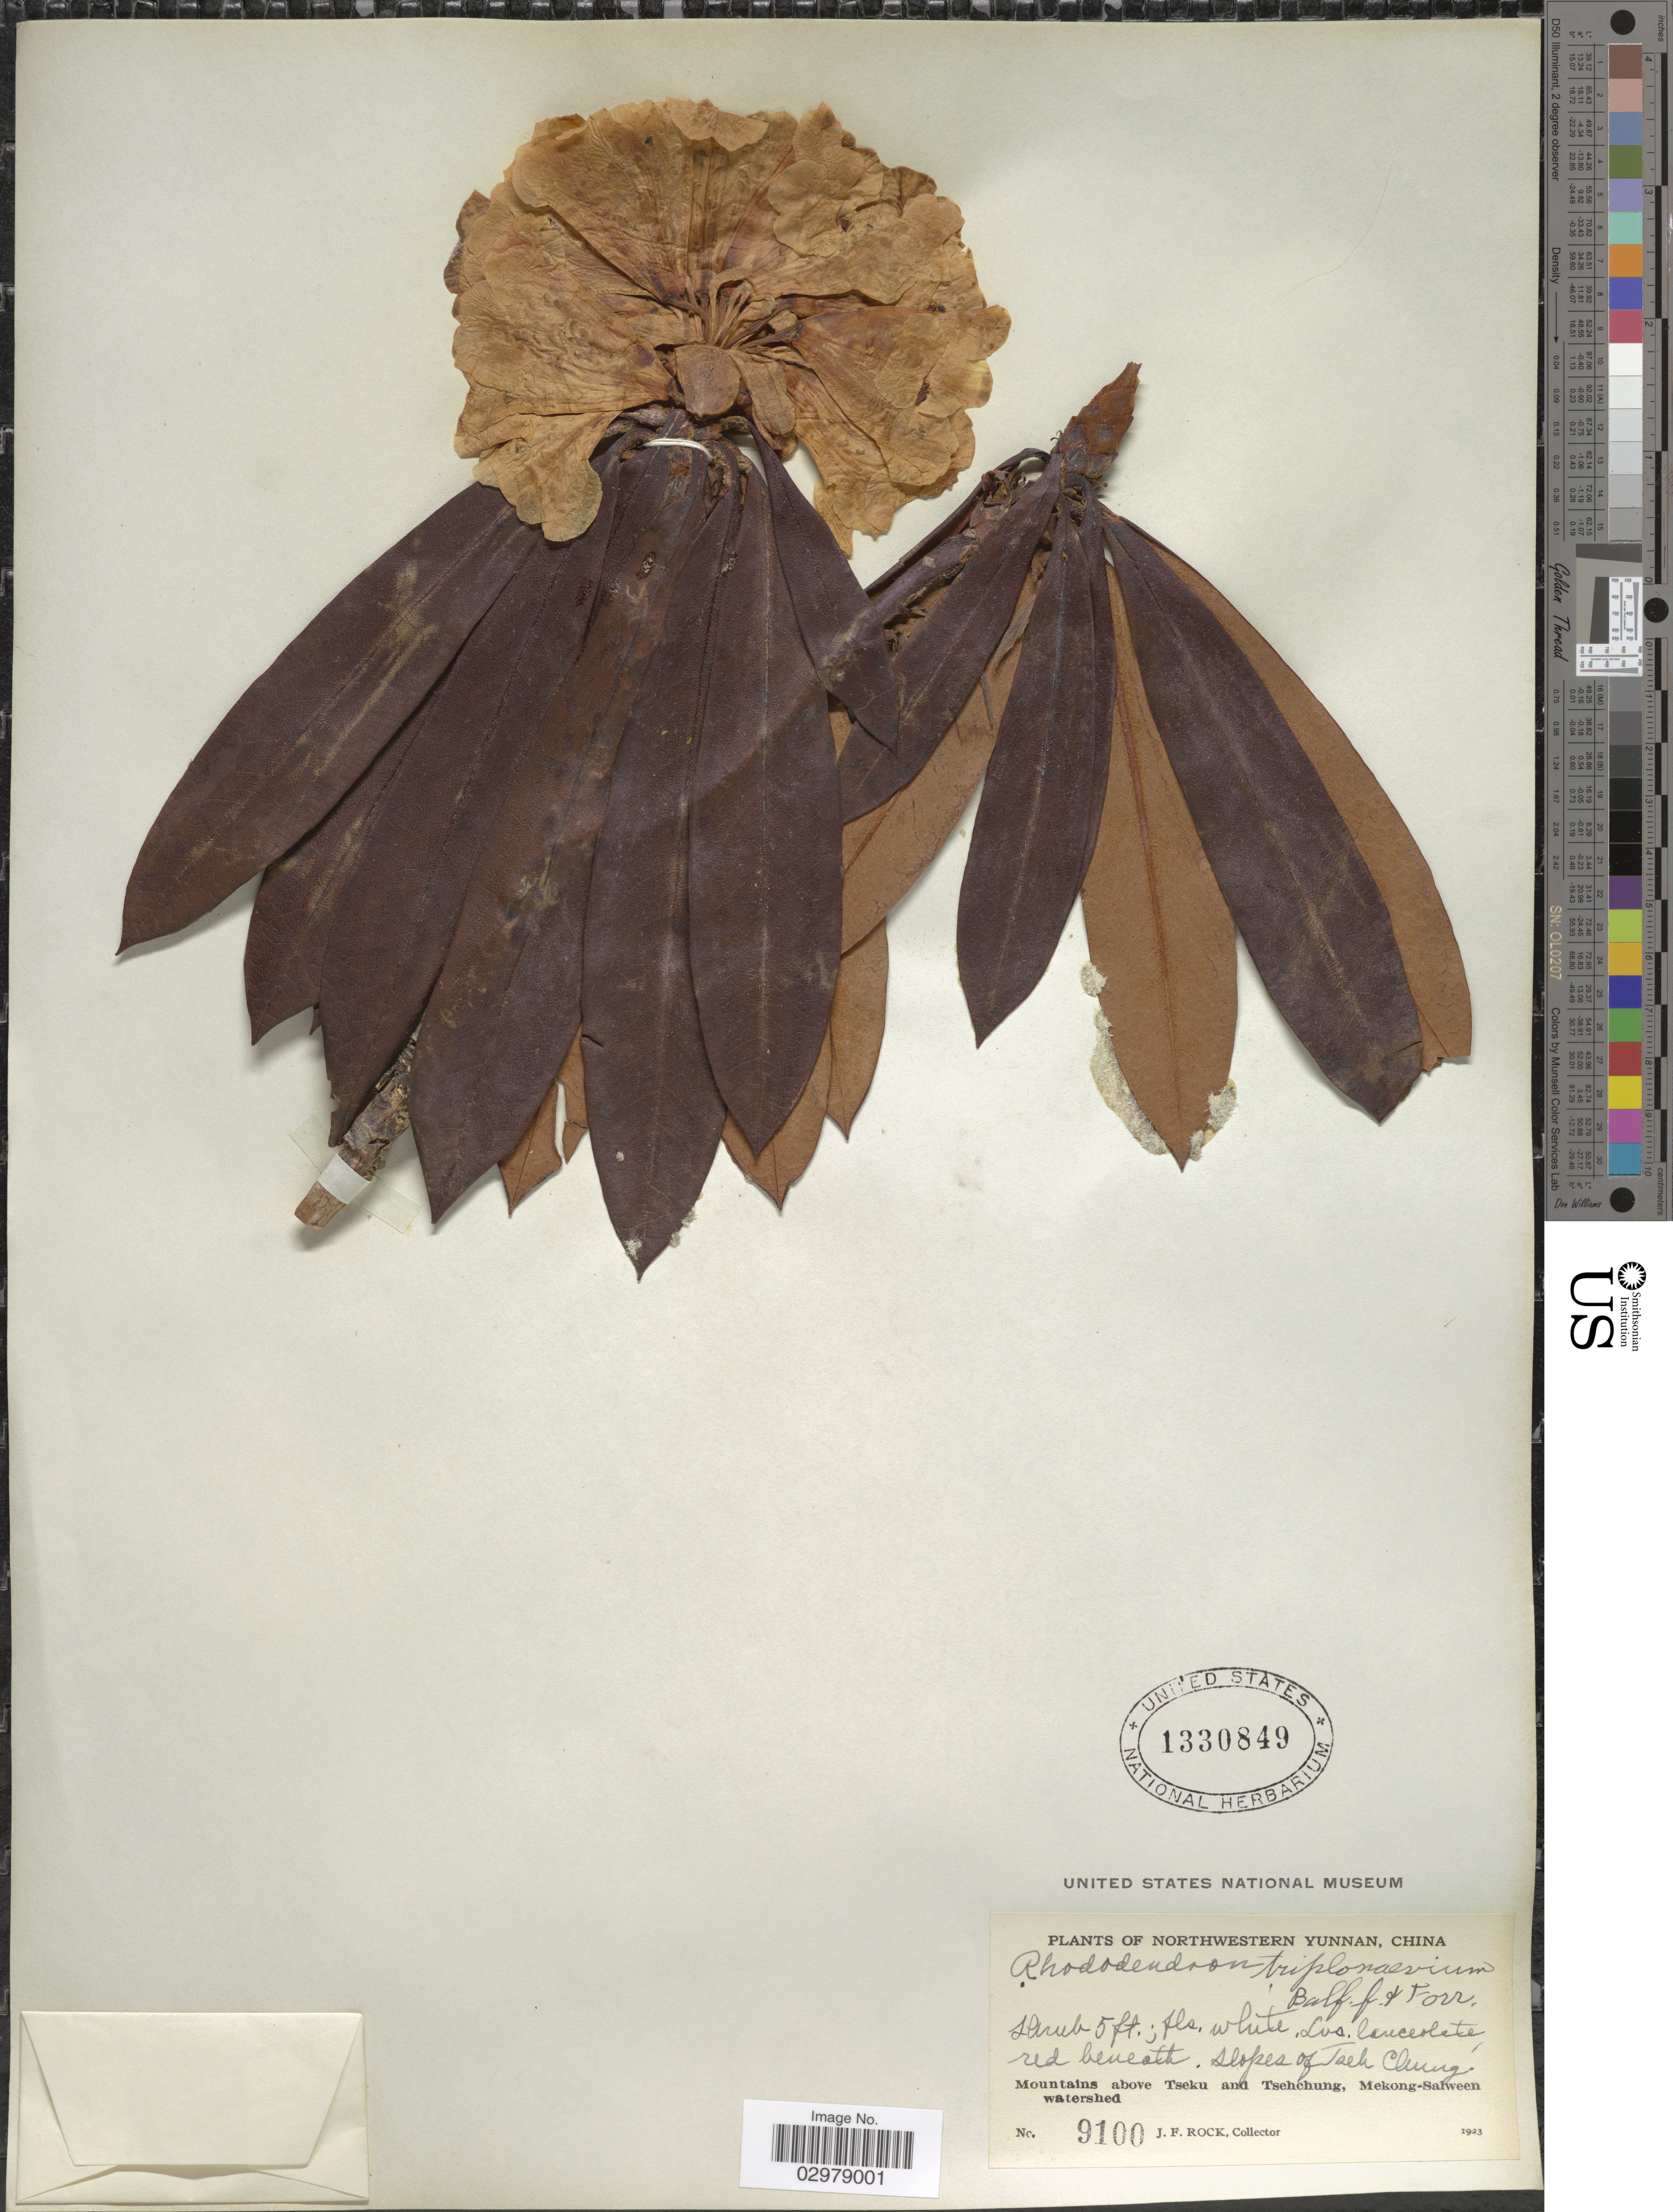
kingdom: Plantae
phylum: Tracheophyta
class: Magnoliopsida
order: Ericales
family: Ericaceae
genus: Rhododendron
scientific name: Rhododendron triplonaevium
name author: Balf. f. & Forrest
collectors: J. Rock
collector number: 9100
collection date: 1923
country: China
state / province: Yunnan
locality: Northwestern Yunnan. Slopes of Tseh Chung. Mountains above Tseku and Tsehchung, Mekong-Salween watershed.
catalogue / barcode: US 1330849